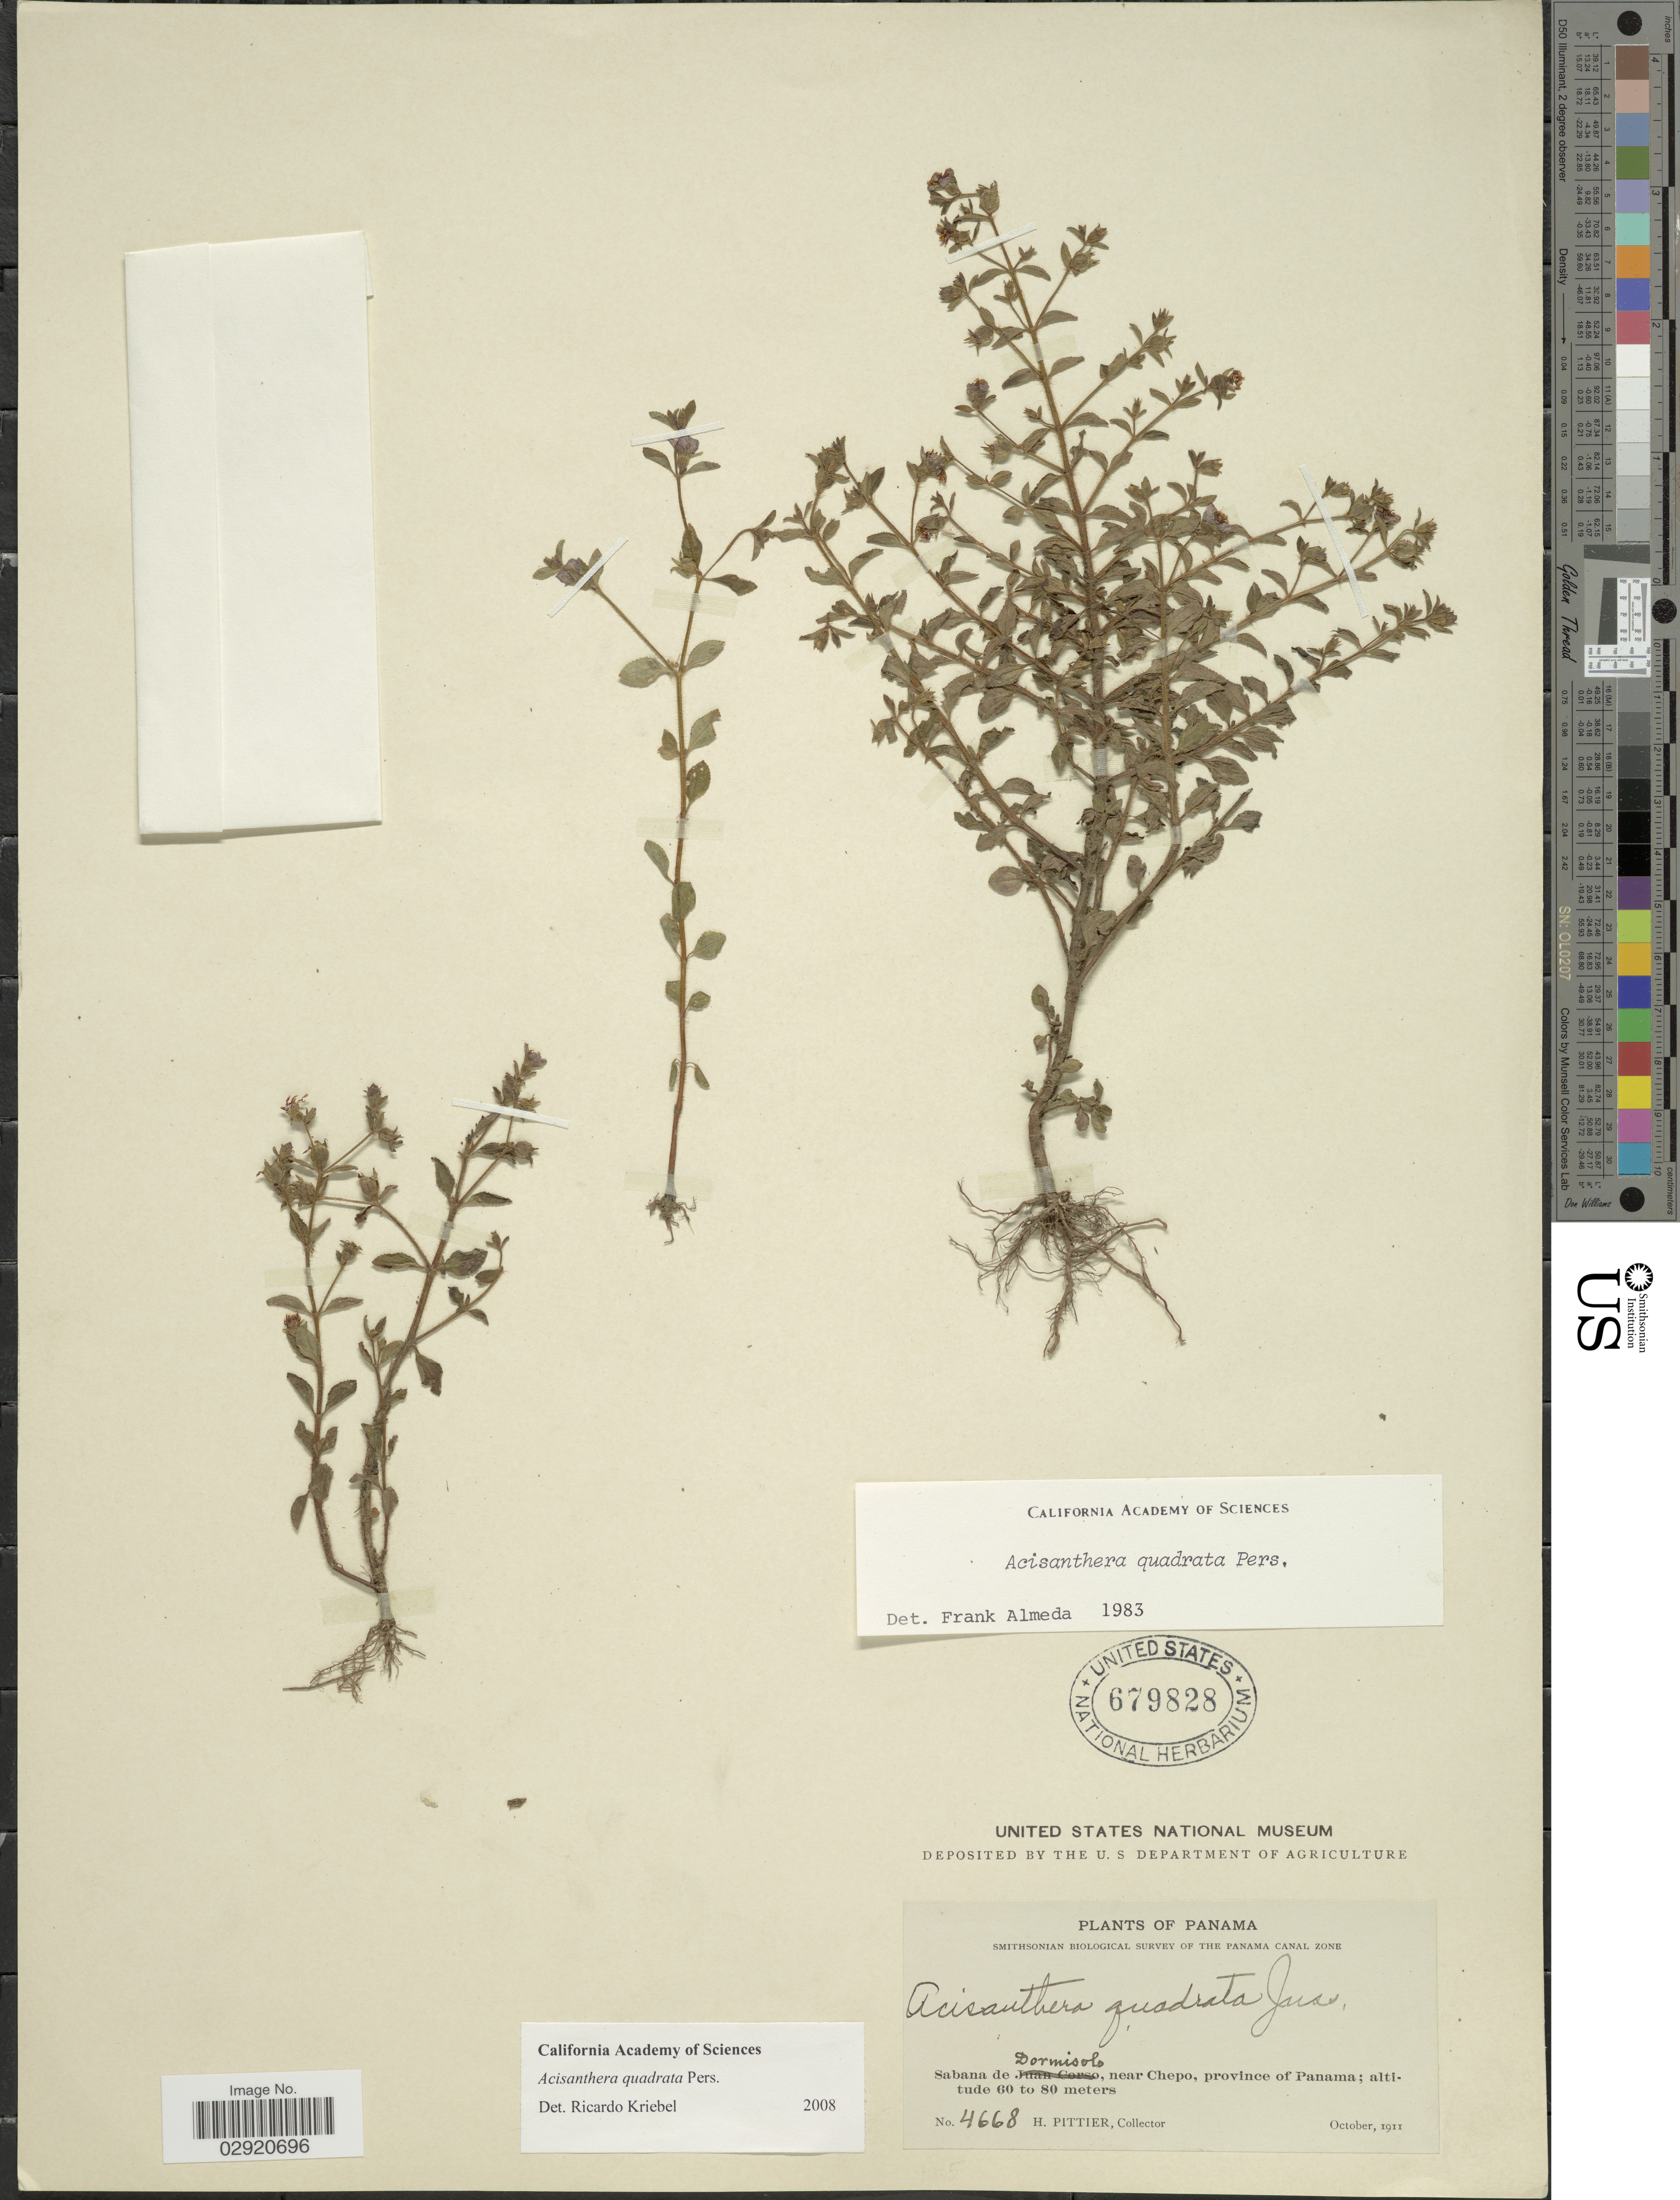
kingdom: Plantae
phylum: Tracheophyta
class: Magnoliopsida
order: Myrtales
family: Melastomataceae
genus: Acisanthera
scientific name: Acisanthera erecta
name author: Gleason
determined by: Nunes da Silva, Diego, (RB), Jardim Botanico do Rio de Janeiro - Herbario (BRAZIL)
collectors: H. F. Pittier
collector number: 4668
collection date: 1911-10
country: Panama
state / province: Panamá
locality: Sabana de Dormisolo, near Chepo.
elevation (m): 60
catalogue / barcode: US 679828